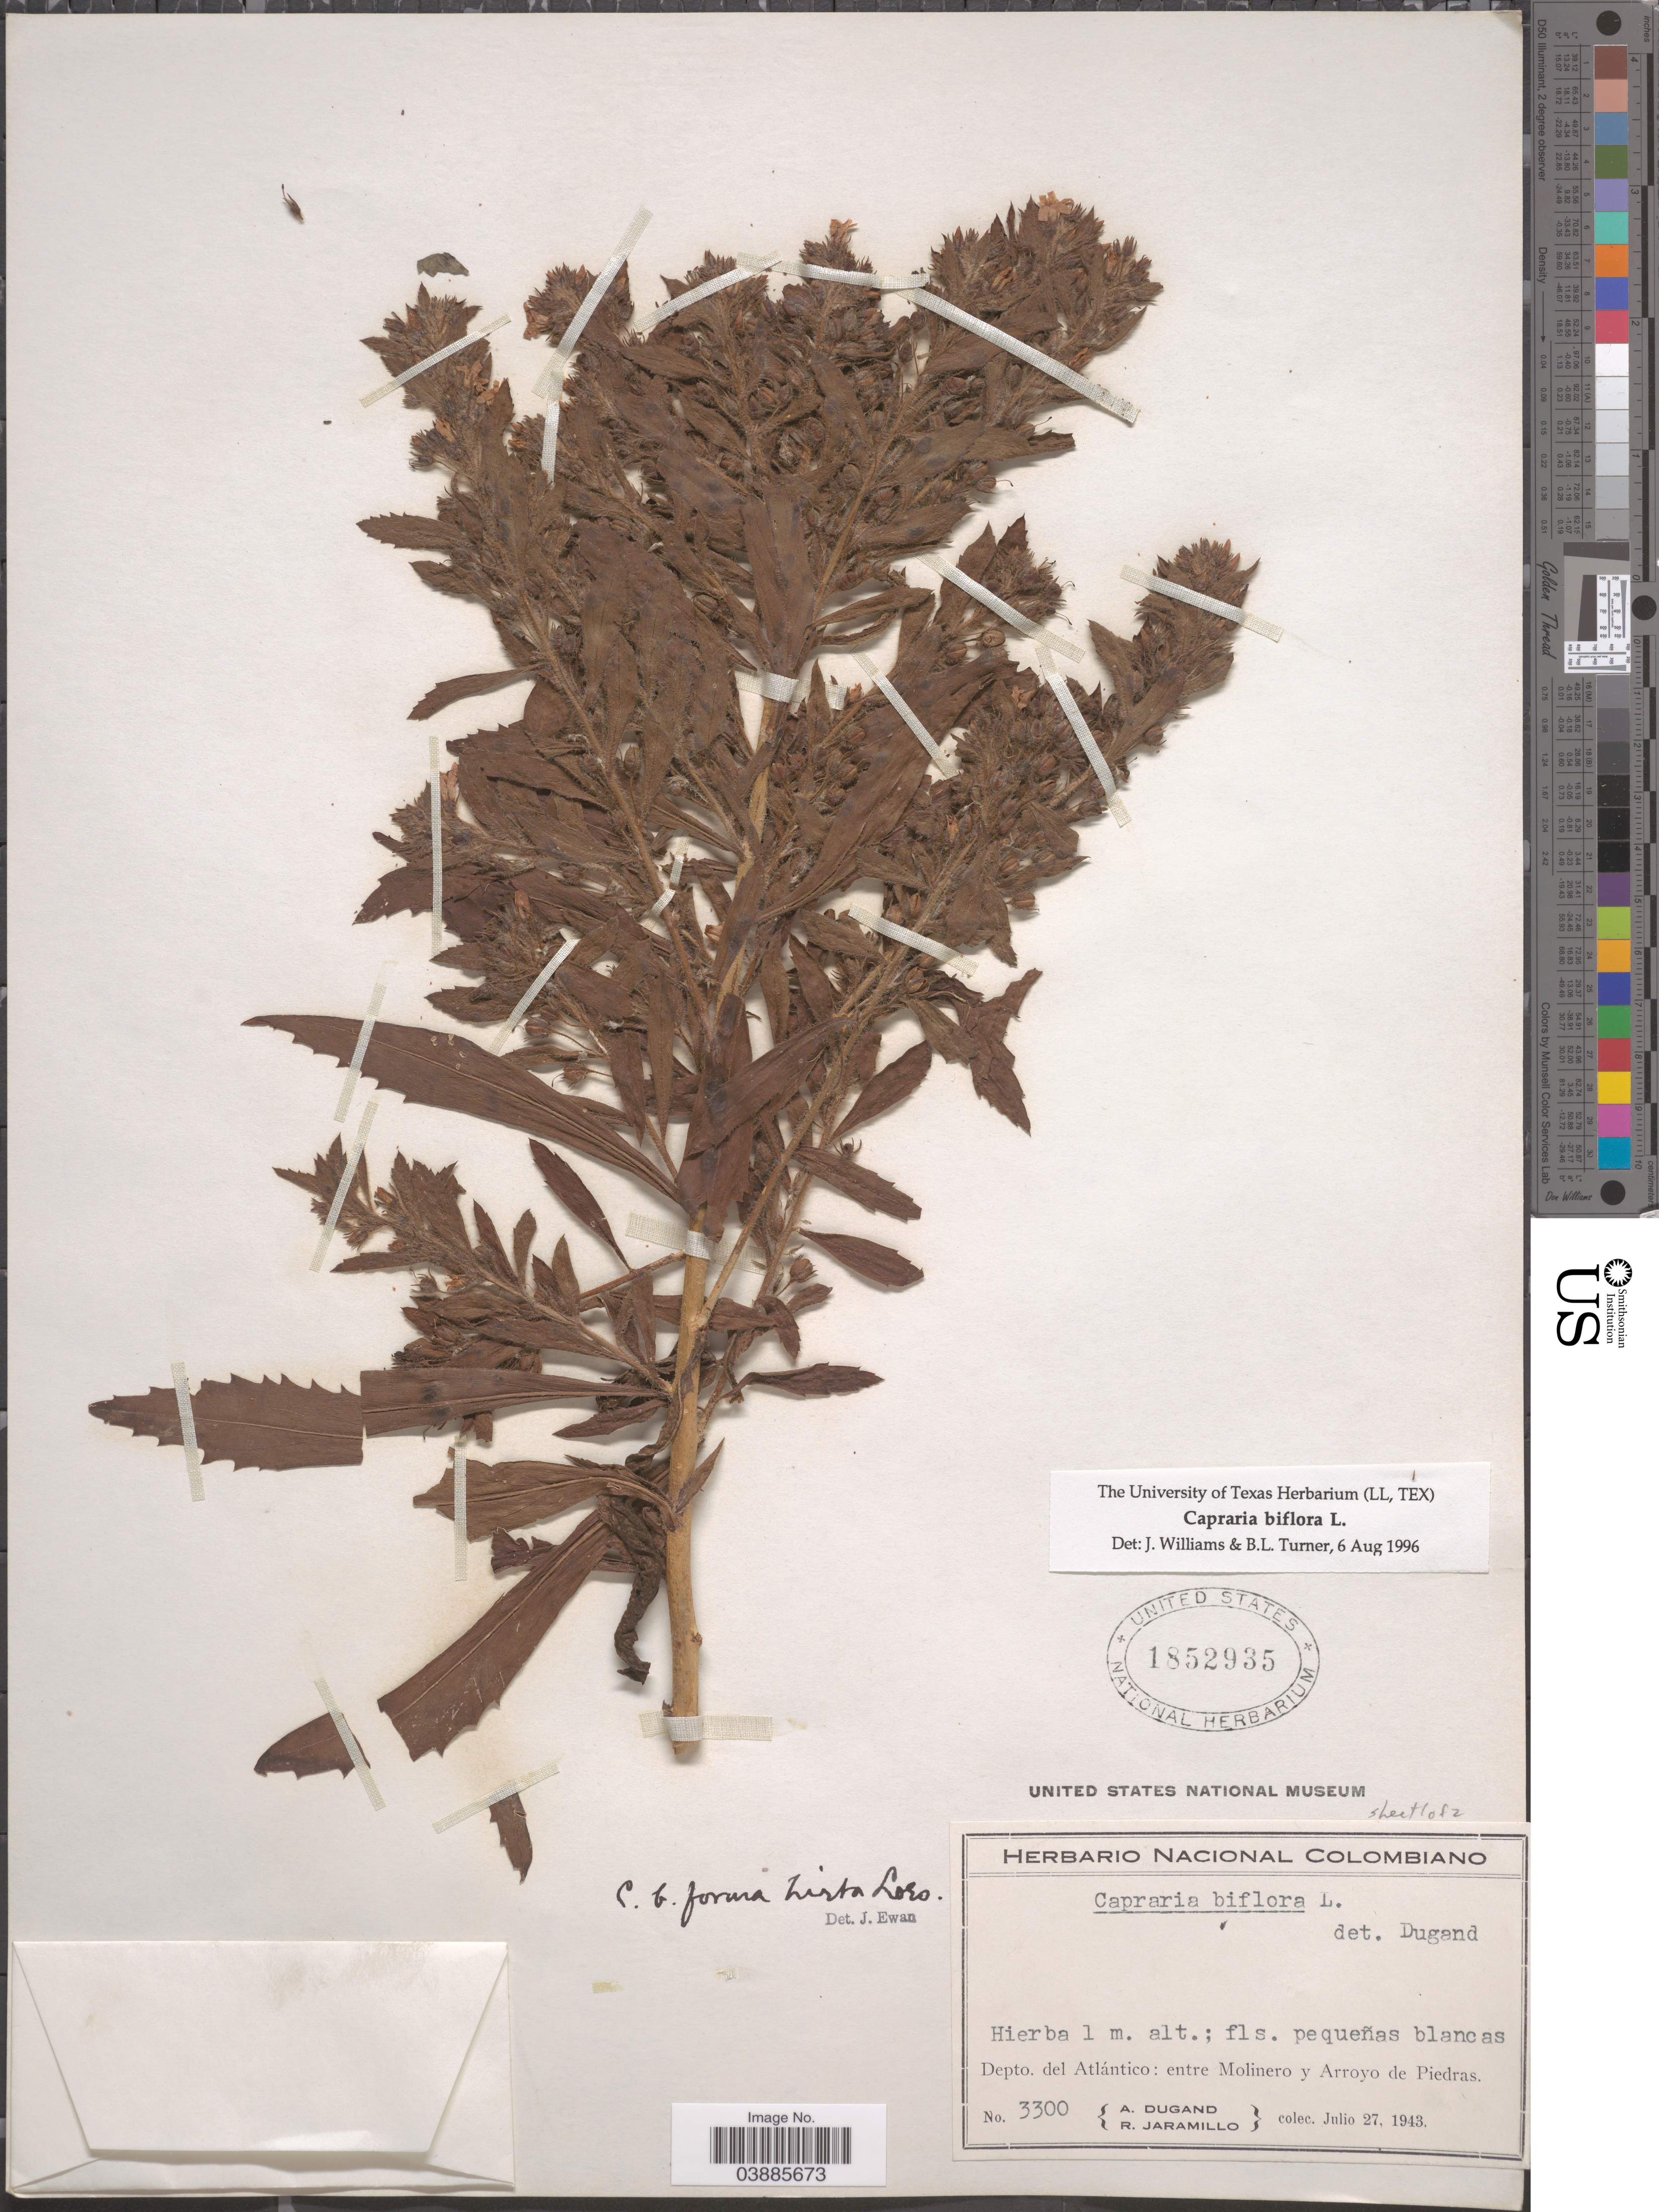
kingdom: Plantae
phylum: Tracheophyta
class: Magnoliopsida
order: Lamiales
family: Scrophulariaceae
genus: Capraria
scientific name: Capraria biflora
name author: L.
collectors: A. Dugand & R. Jaramillo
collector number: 3300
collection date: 1943-07-27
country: Colombia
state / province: Atlántico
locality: Depto. del Atlántico: entre Molinero y Arroyo de Piedras.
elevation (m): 1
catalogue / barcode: US 1852935